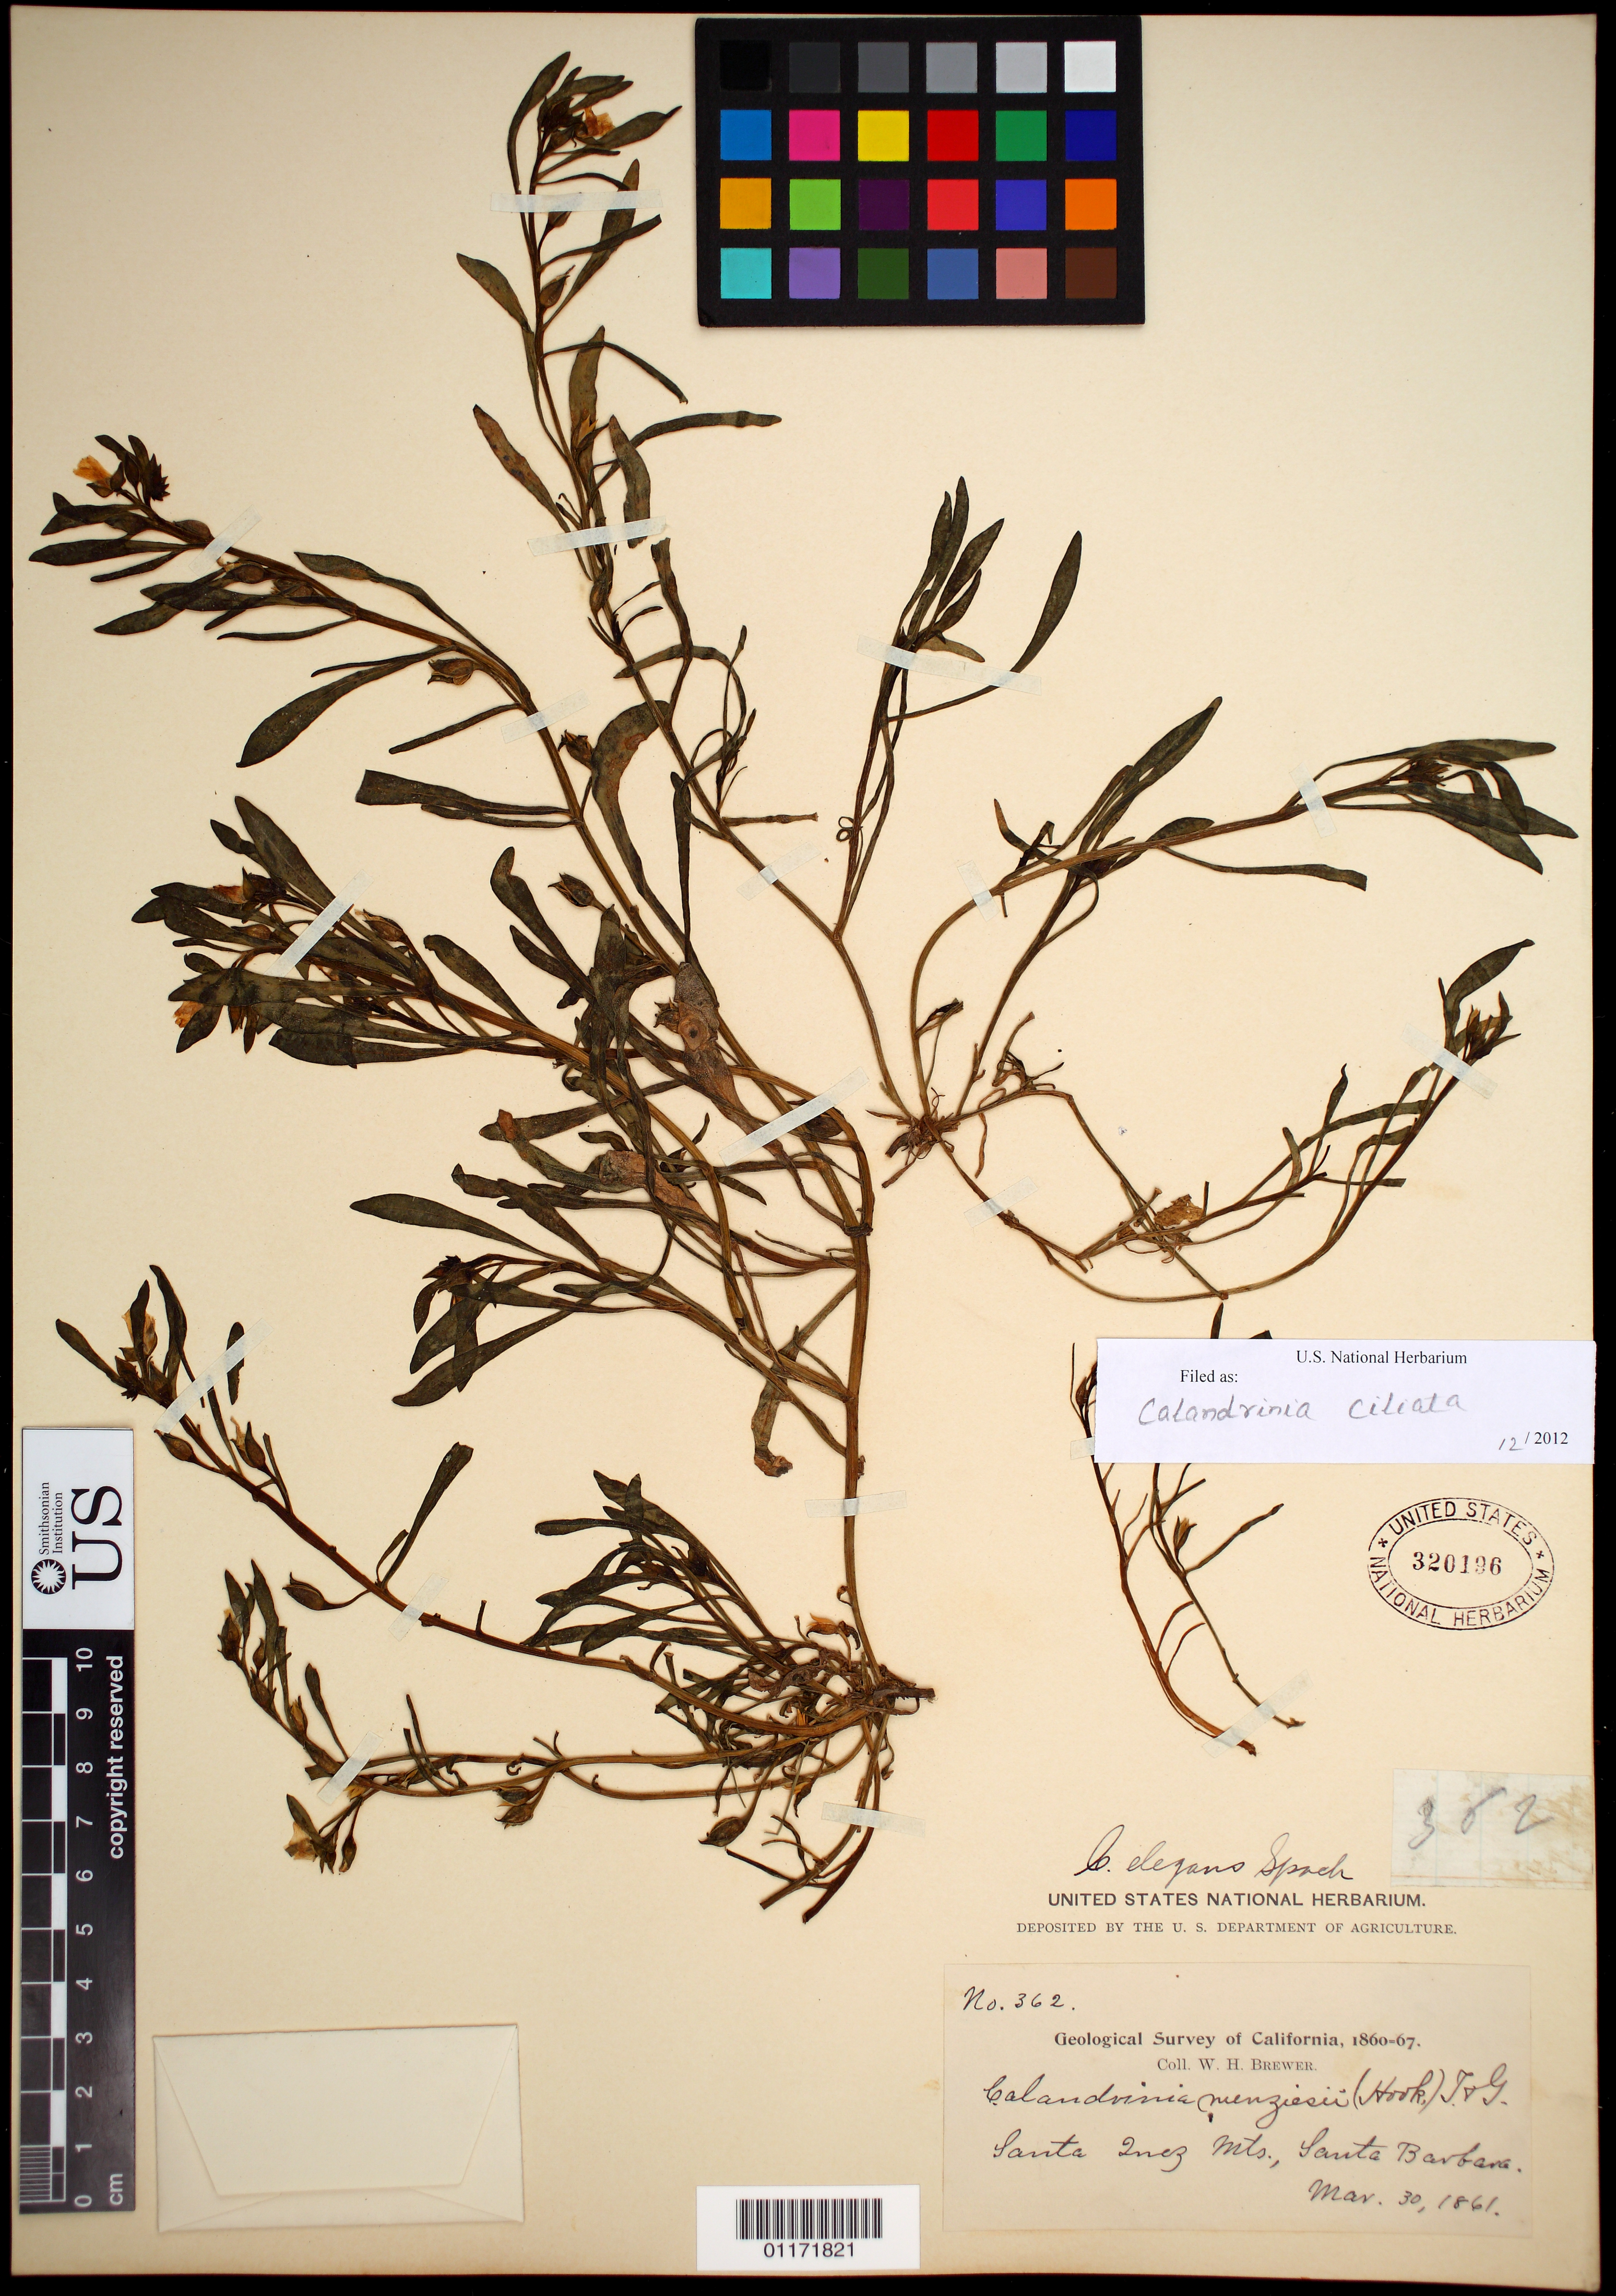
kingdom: Plantae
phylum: Tracheophyta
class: Magnoliopsida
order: Caryophyllales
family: Montiaceae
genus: Calandrinia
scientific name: Calandrinia ciliata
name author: (Ruiz & Pav.) DC.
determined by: Strong, Mark T., (BOT), Smithsonian Institution - National Museum of Natural History (UNITED STATES)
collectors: W. H. Brewer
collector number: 362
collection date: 1861-03-30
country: United States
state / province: California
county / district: Santa Barbara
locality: Santa Inez Mts., Santa Barbara.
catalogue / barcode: US 320196